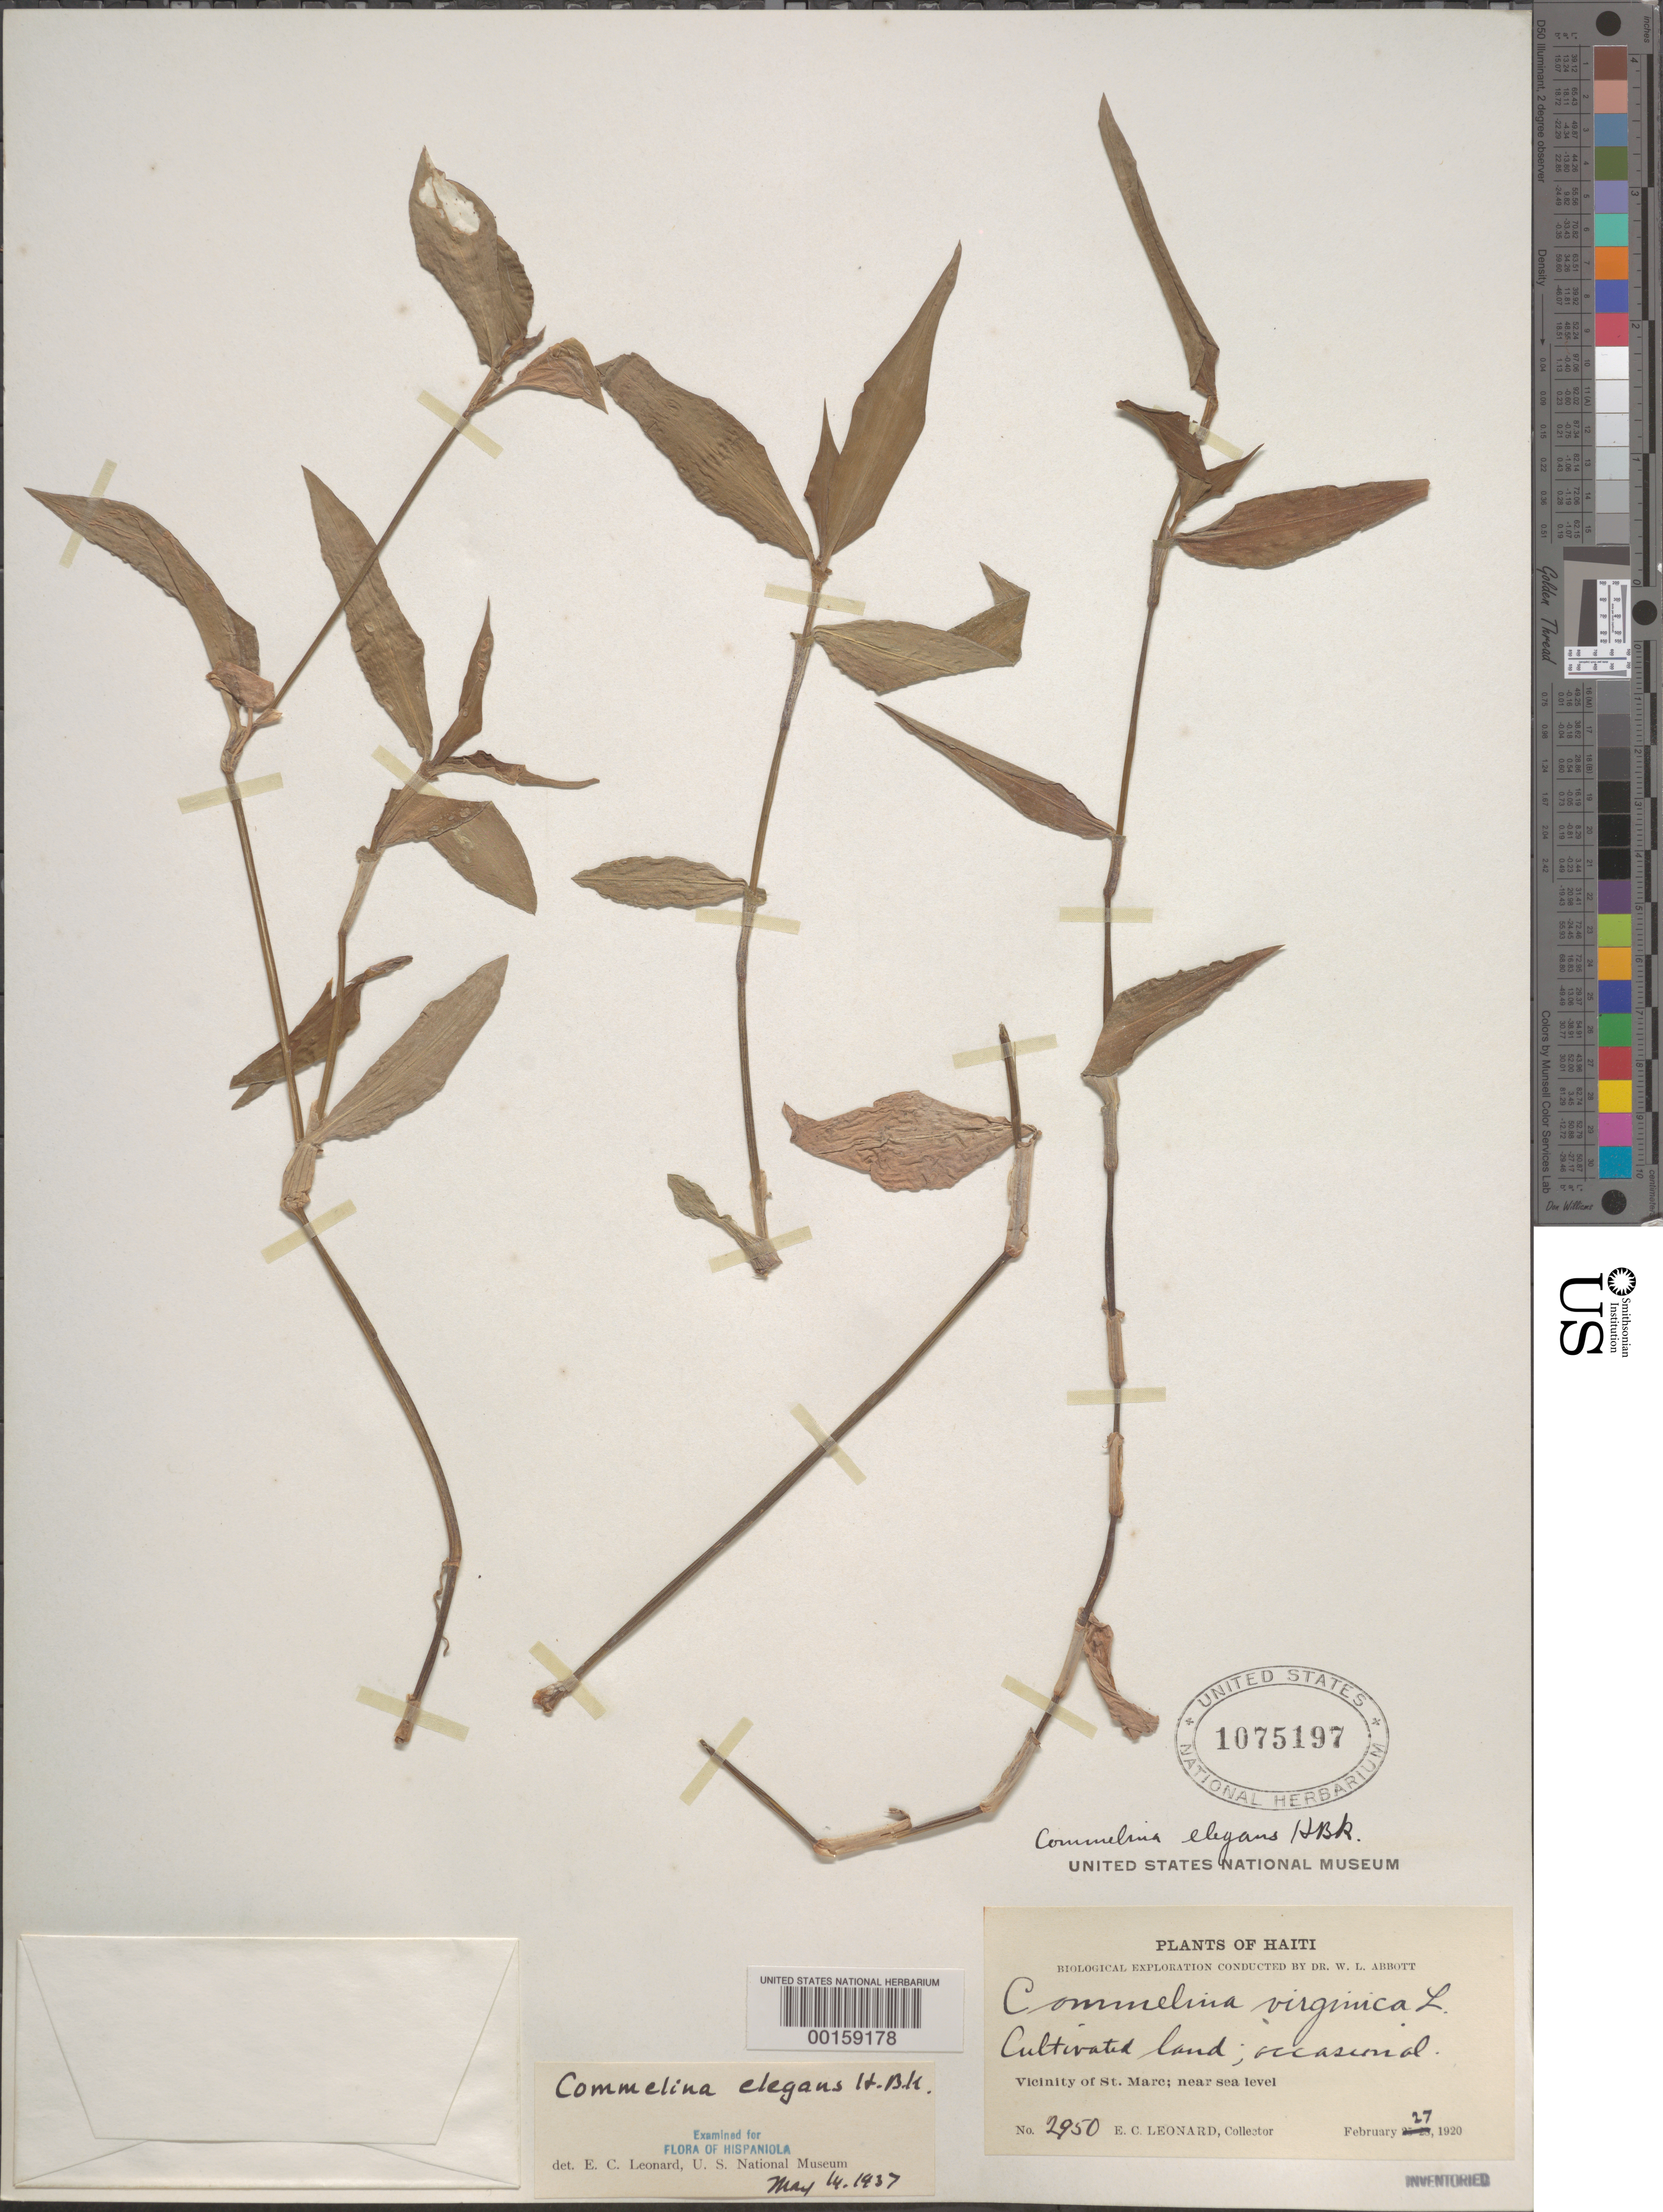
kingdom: Plantae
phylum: Tracheophyta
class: Liliopsida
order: Commelinales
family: Commelinaceae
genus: Commelina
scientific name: Commelina erecta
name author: L.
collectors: E. C. Leonard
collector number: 2950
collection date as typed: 27 Feb 1920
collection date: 1920-02-27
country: Haiti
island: Hispaniola Island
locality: St. marc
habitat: Cultivated land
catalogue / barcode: US 1075197